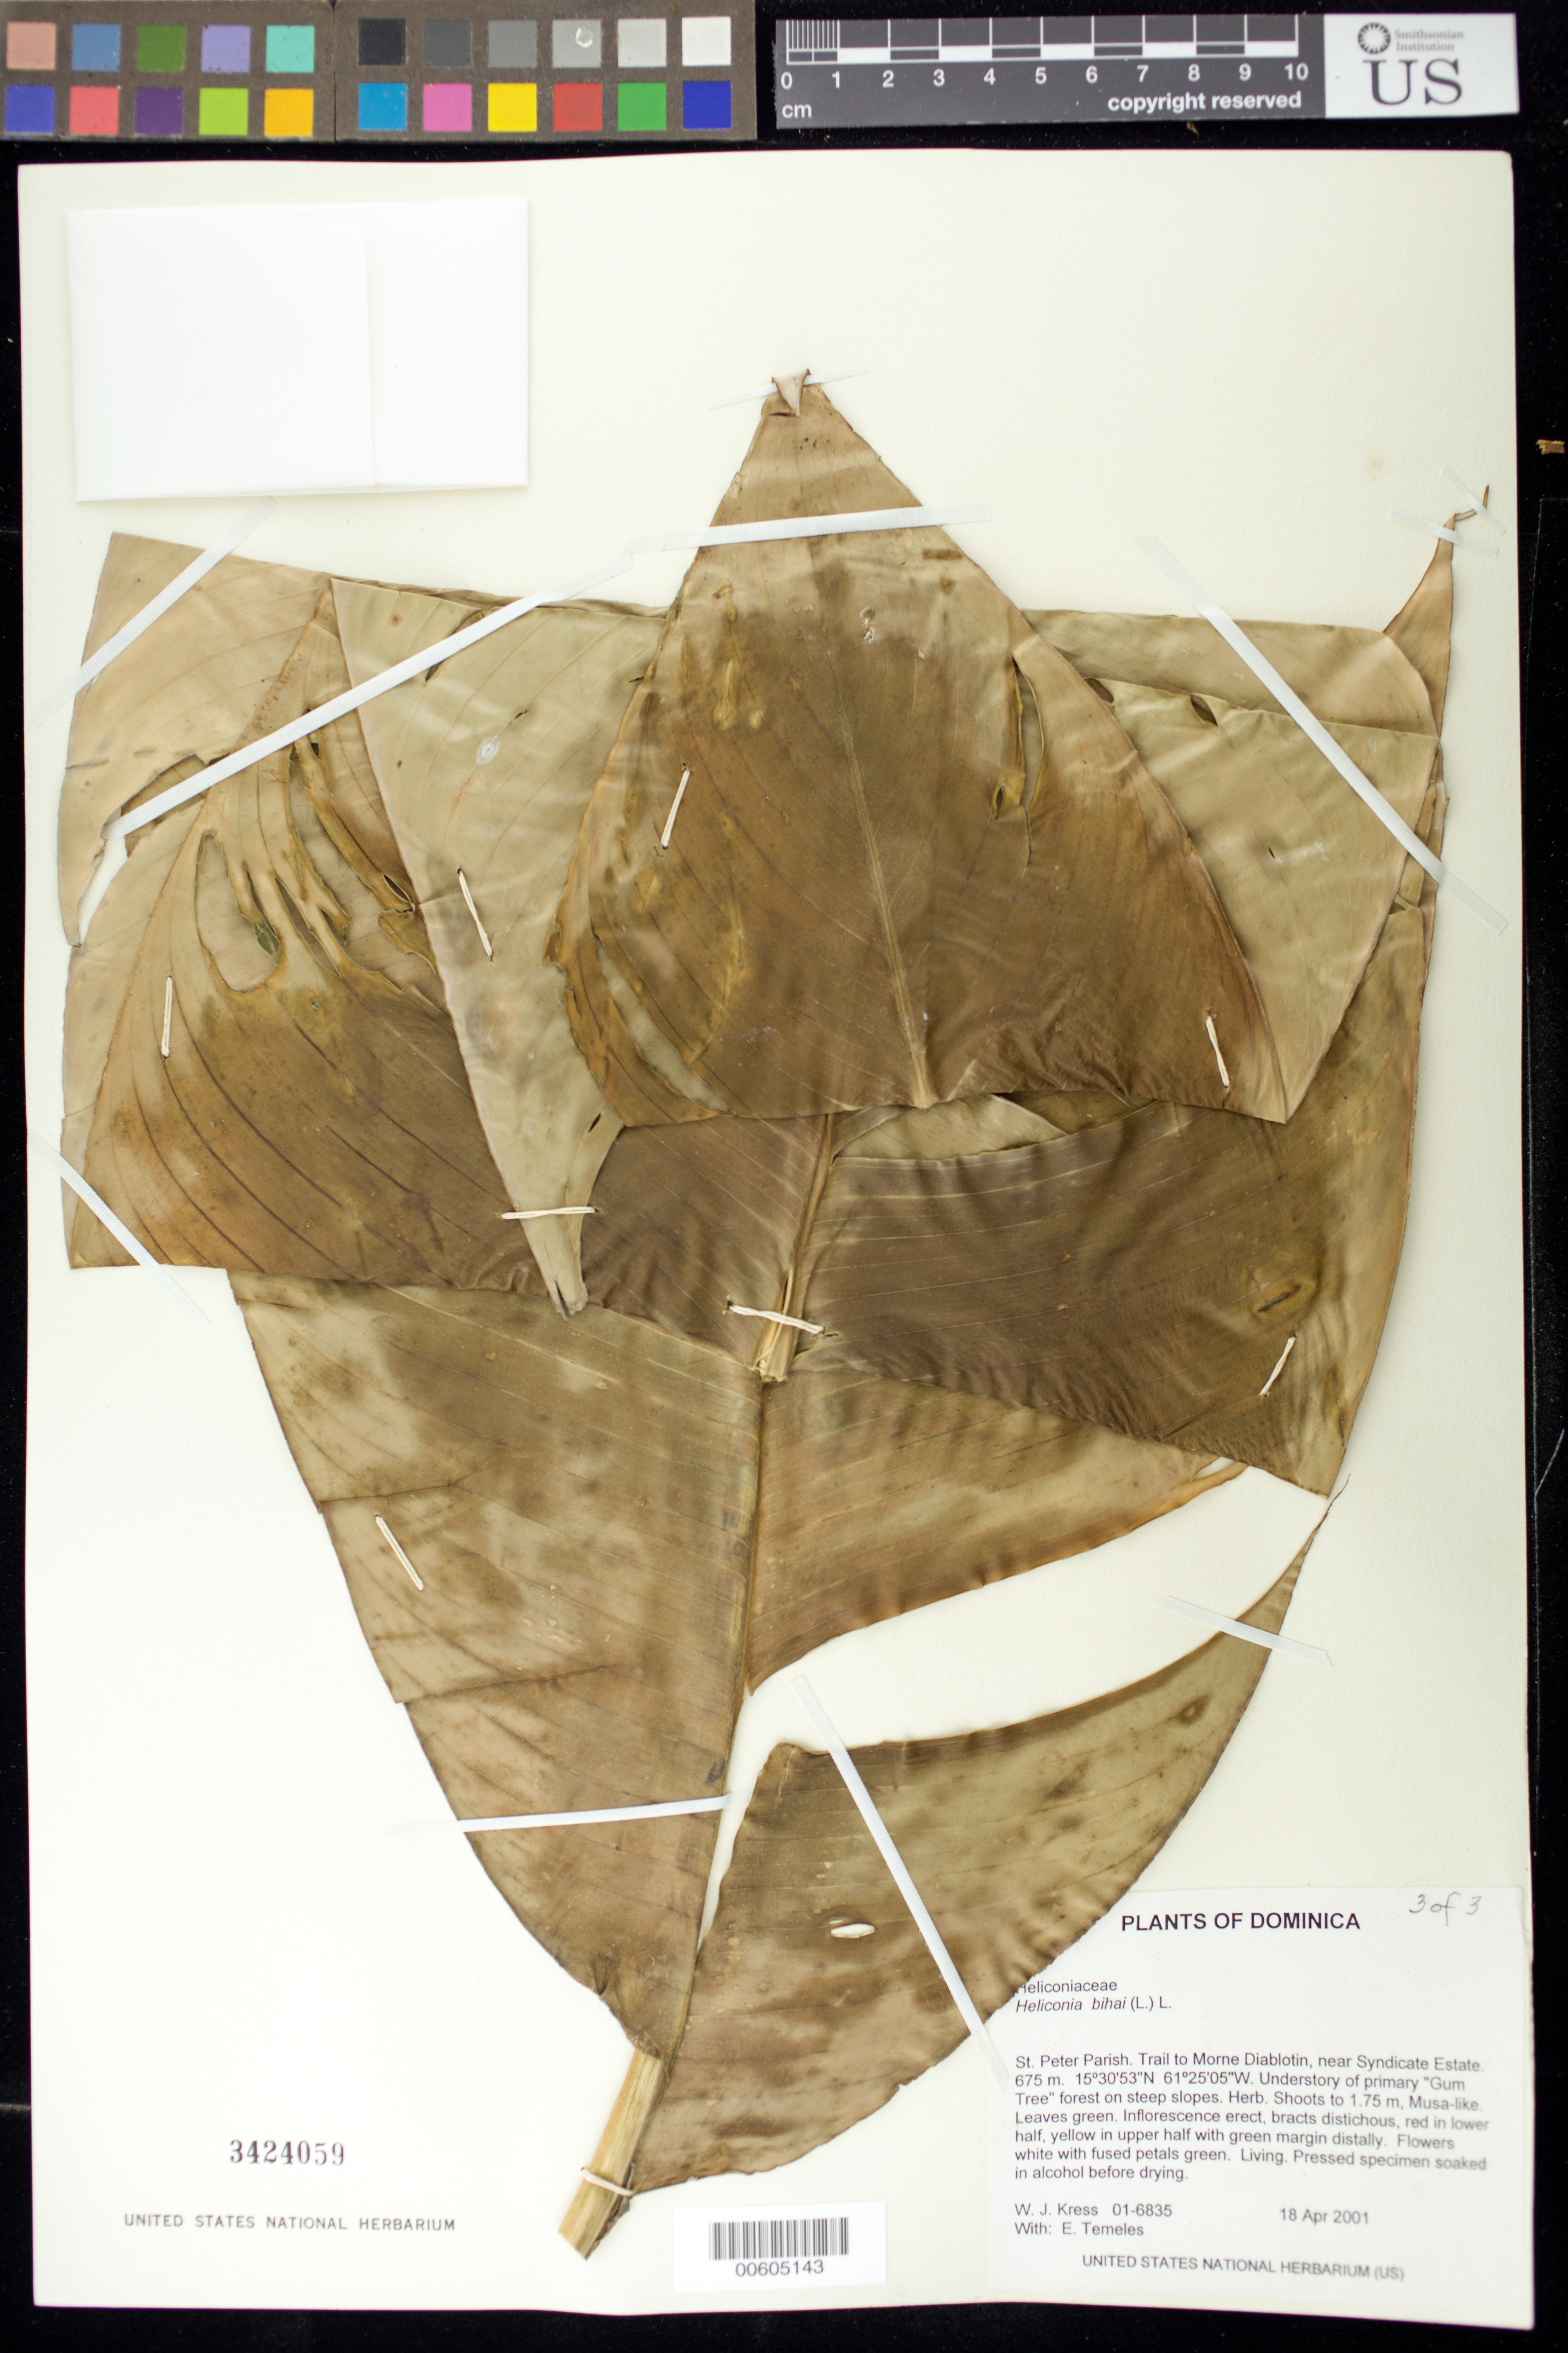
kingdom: Plantae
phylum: Tracheophyta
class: Liliopsida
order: Zingiberales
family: Heliconiaceae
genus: Heliconia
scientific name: Heliconia bihai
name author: (L.) L.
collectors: W. J. Kress & E. Temeles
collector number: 01-6835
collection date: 2001-04-18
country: Dominica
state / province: St. Peter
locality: Trail to Morne Diablotin, near Syndicate Estate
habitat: Understory of primary "Gum Tree" forest on steep slopes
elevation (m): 675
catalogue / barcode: US 3424059